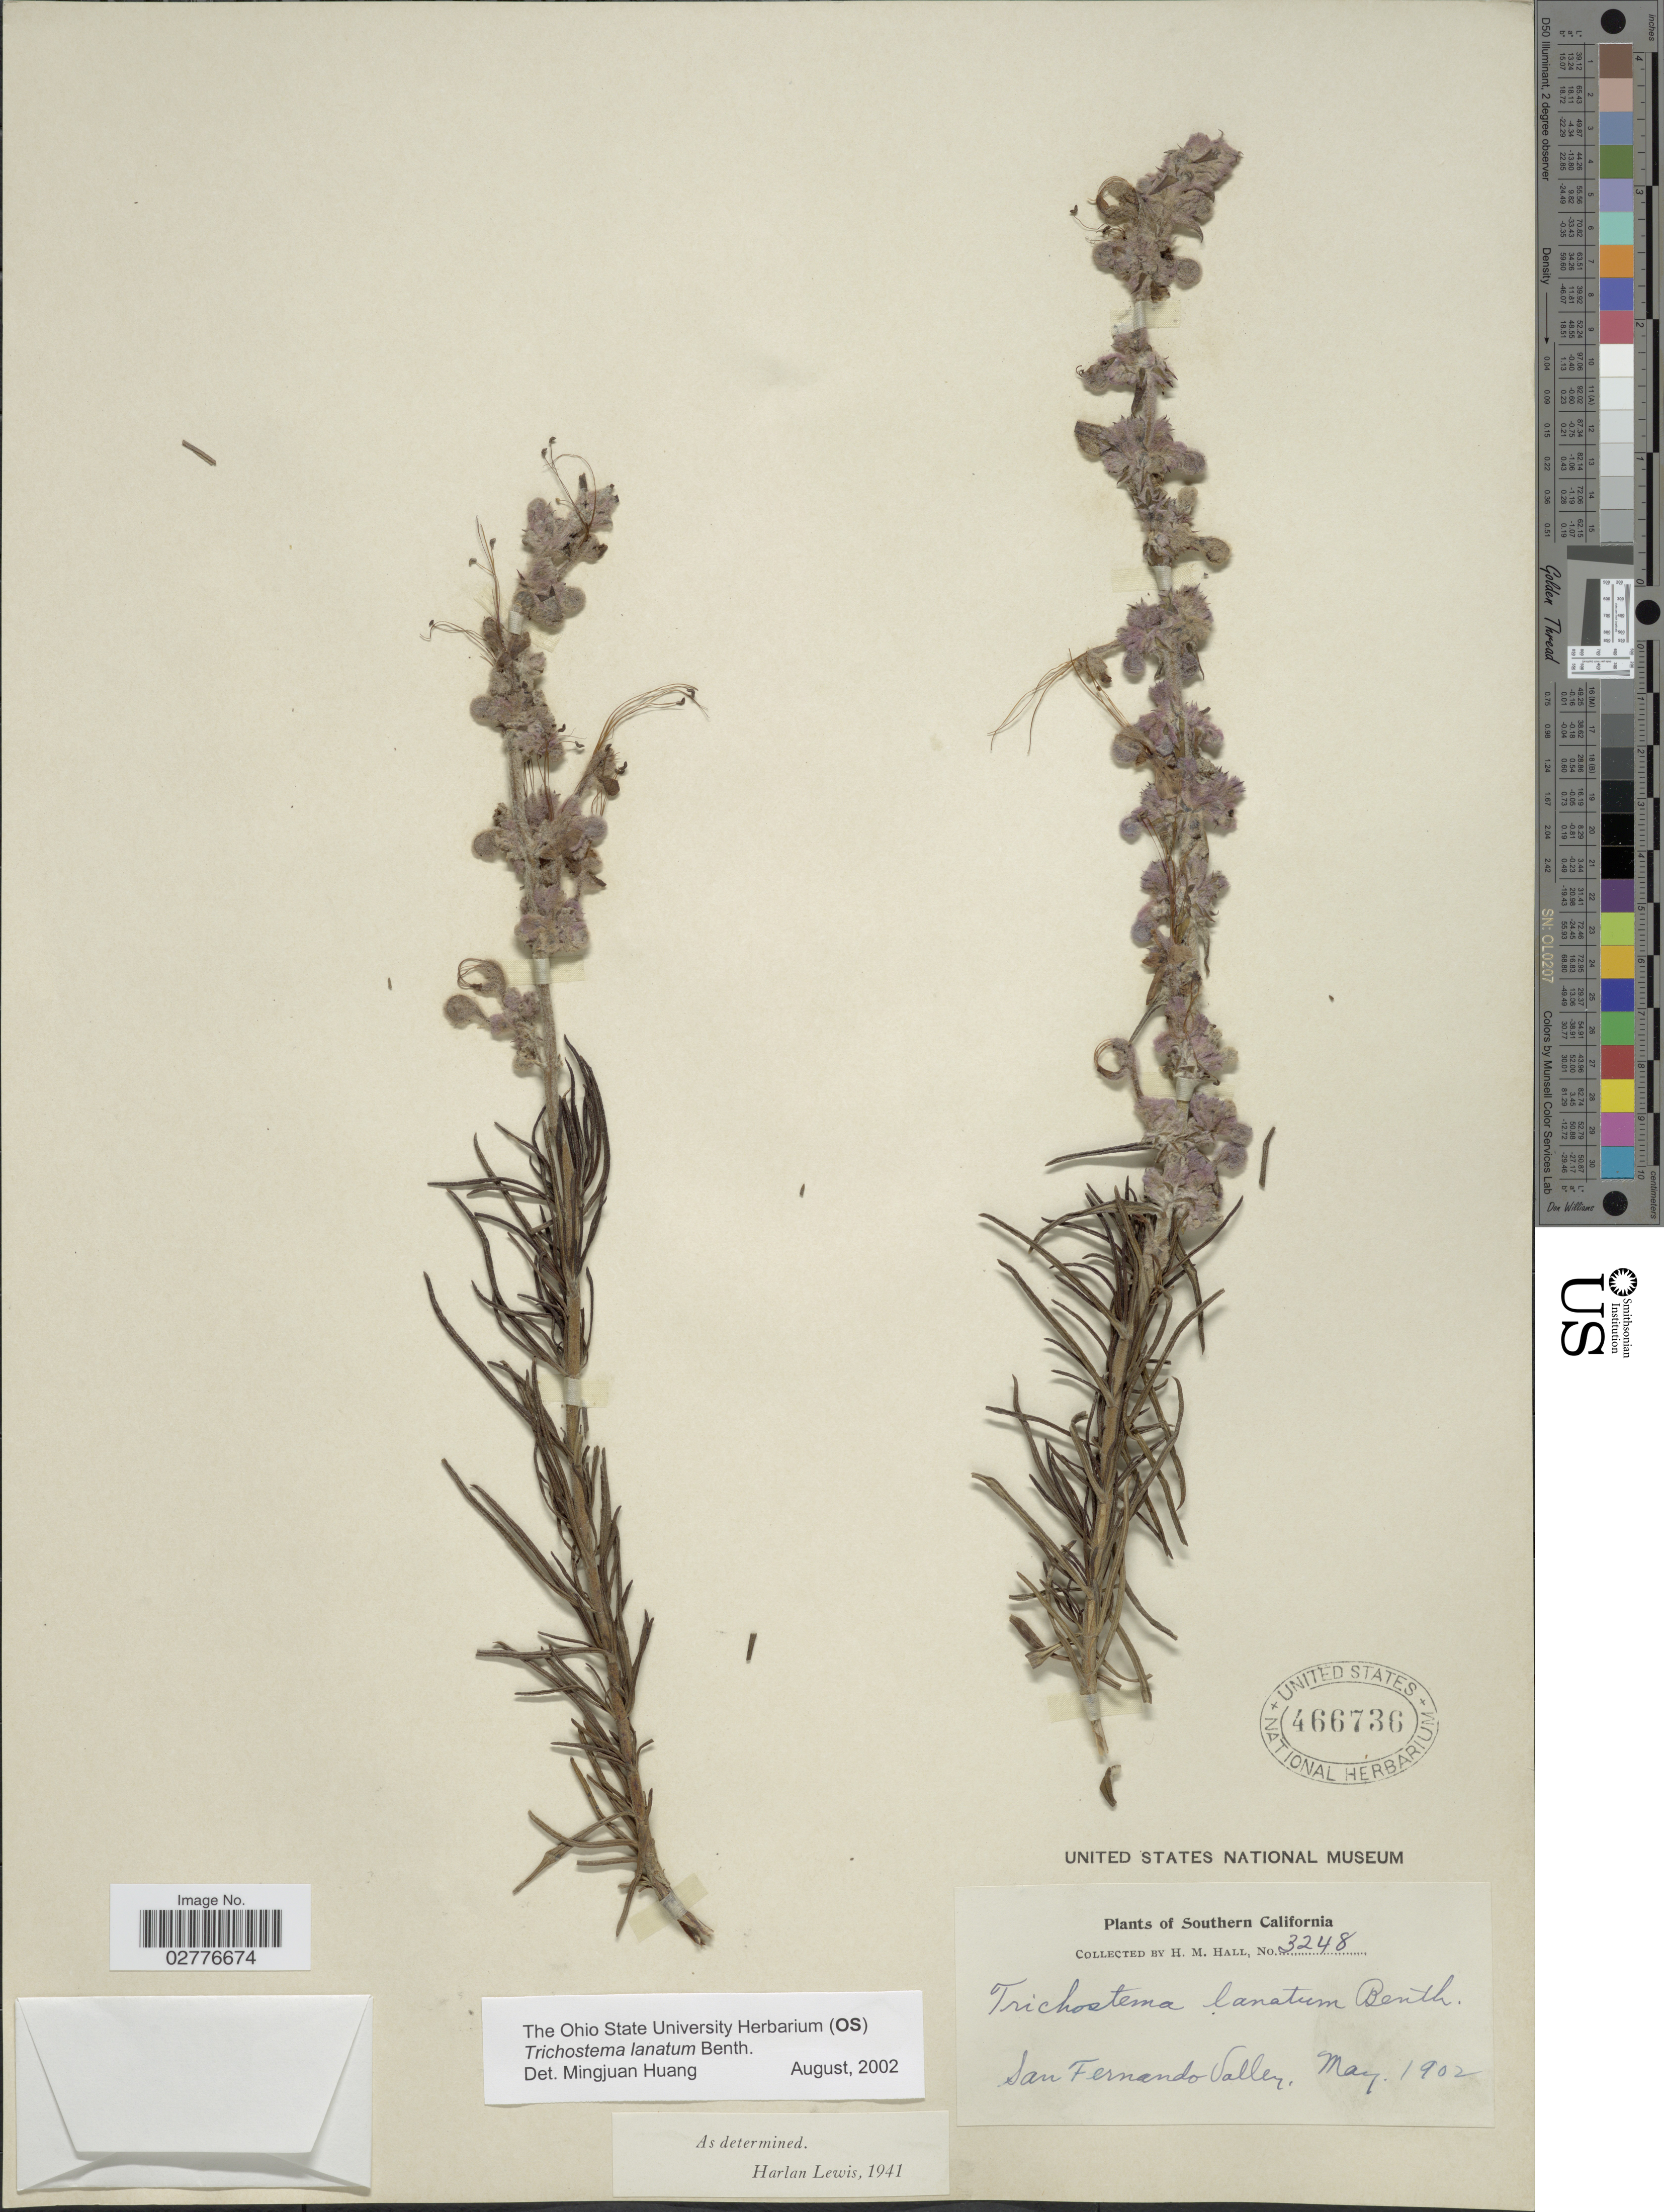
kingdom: Plantae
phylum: Tracheophyta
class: Magnoliopsida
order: Lamiales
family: Lamiaceae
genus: Trichostema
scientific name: Trichostema lanatum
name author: Benth.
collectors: H. M. Hall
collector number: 3248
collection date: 1902-05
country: United States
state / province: California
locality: Southern California. San Fernando Valley.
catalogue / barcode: US 466736